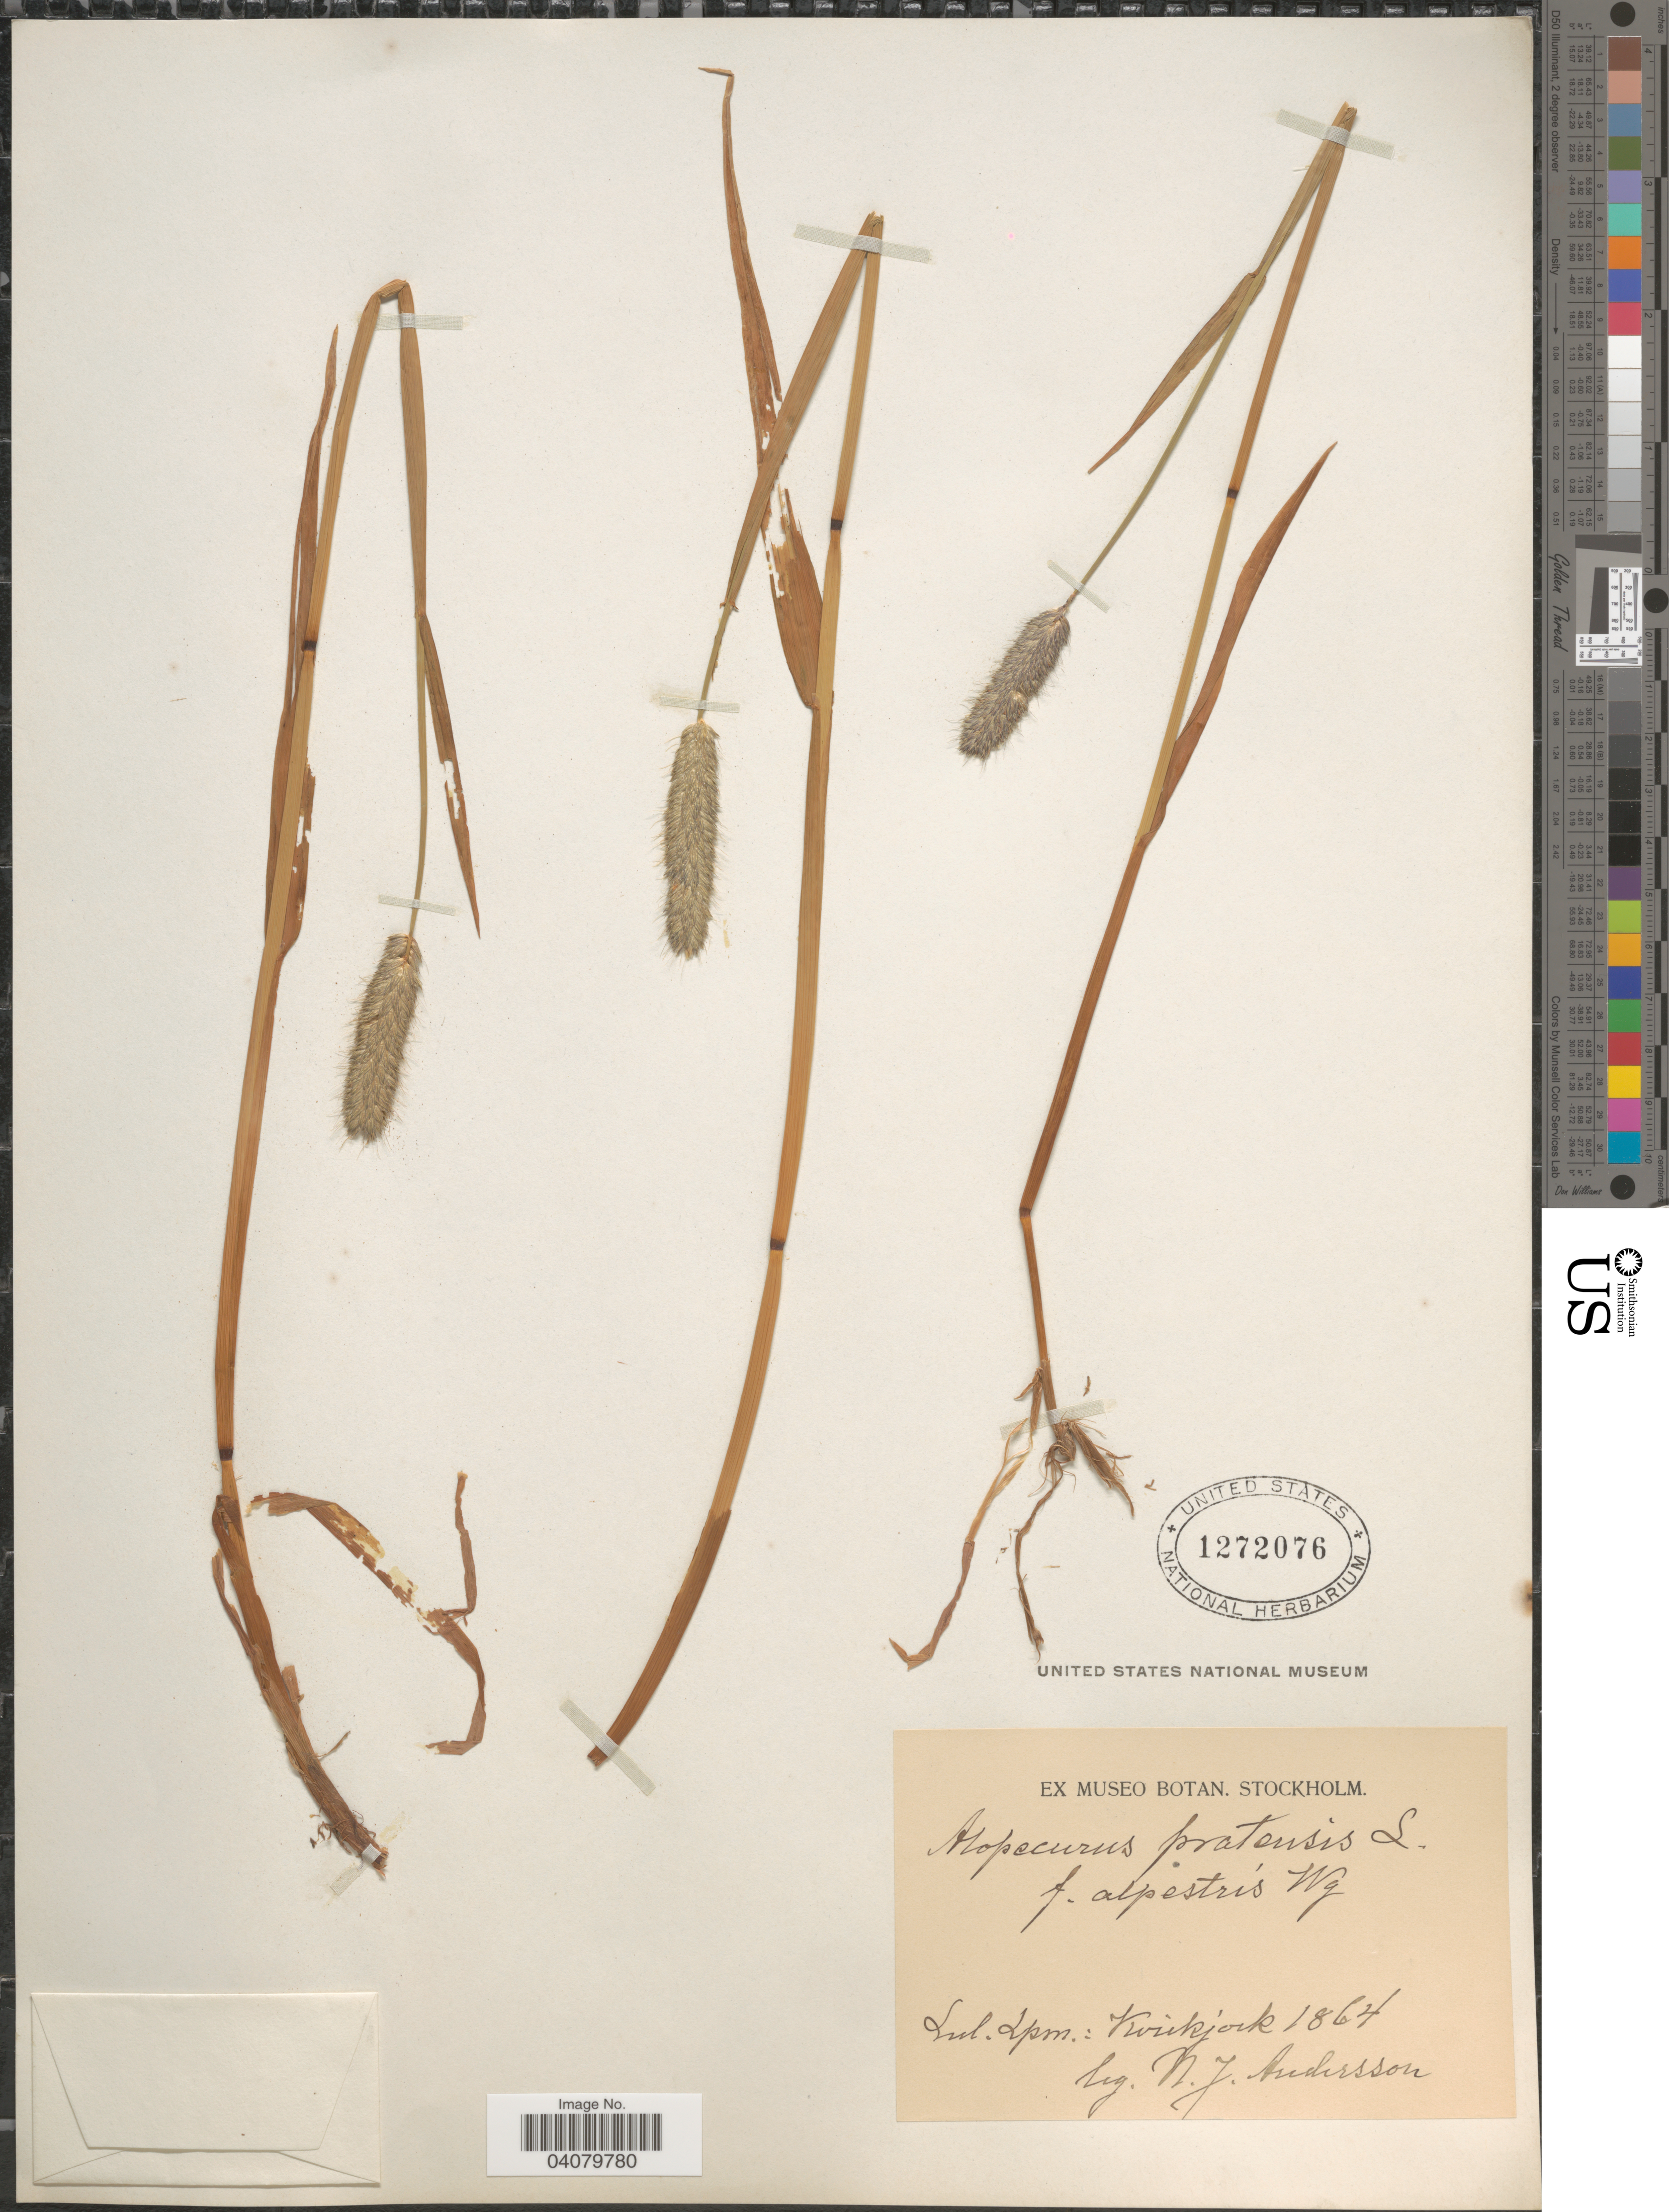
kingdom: Plantae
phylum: Tracheophyta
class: Liliopsida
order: Poales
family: Poaceae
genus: Alopecurus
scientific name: Alopecurus pratensis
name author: L.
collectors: N. J. Andersson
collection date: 1864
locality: Lul. Lpm.: Kwukjork.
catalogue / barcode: US 1272076